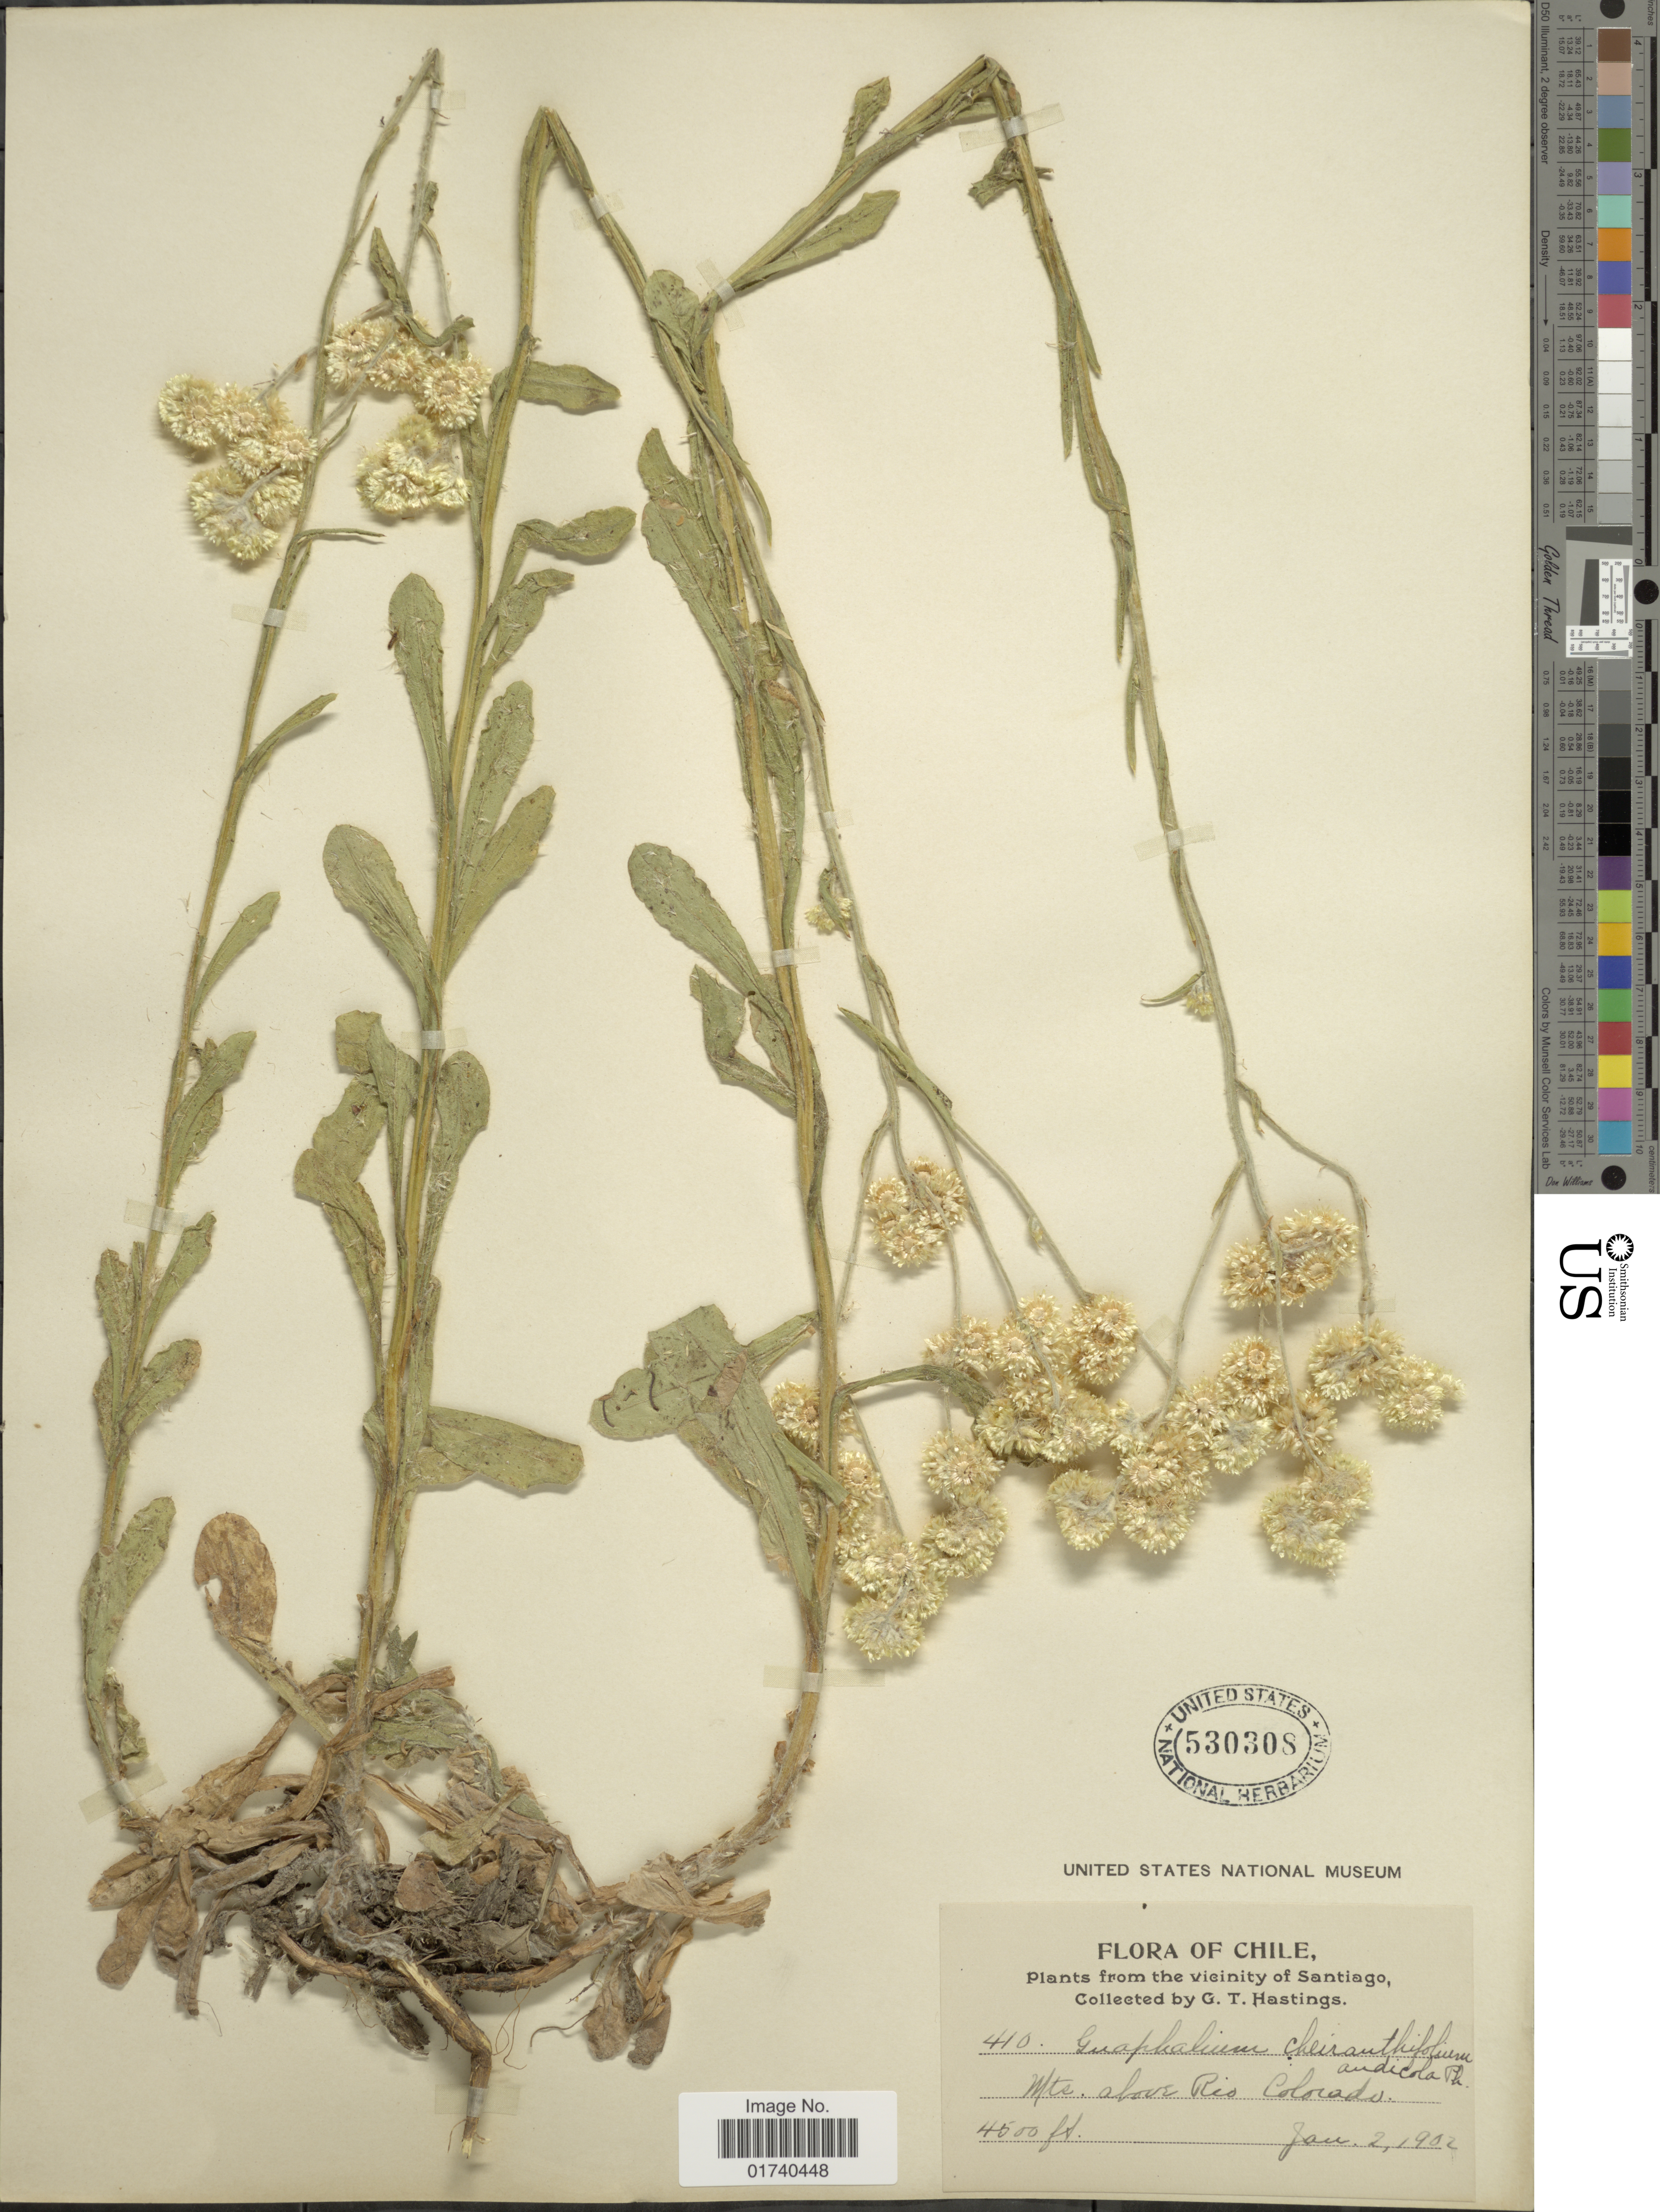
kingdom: Plantae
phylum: Tracheophyta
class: Magnoliopsida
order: Asterales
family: Asteraceae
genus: Pseudognaphalium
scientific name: Pseudognaphalium cheiranthifolium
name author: (Lam.) Hilliard & B.L. Burtt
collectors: G. Hastings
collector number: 410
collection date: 1902-01-02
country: Chile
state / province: Región Metropolitana (RM)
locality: The vicinity of Santiago, Mts above Rio Colorado.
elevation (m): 1372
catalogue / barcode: US 530308